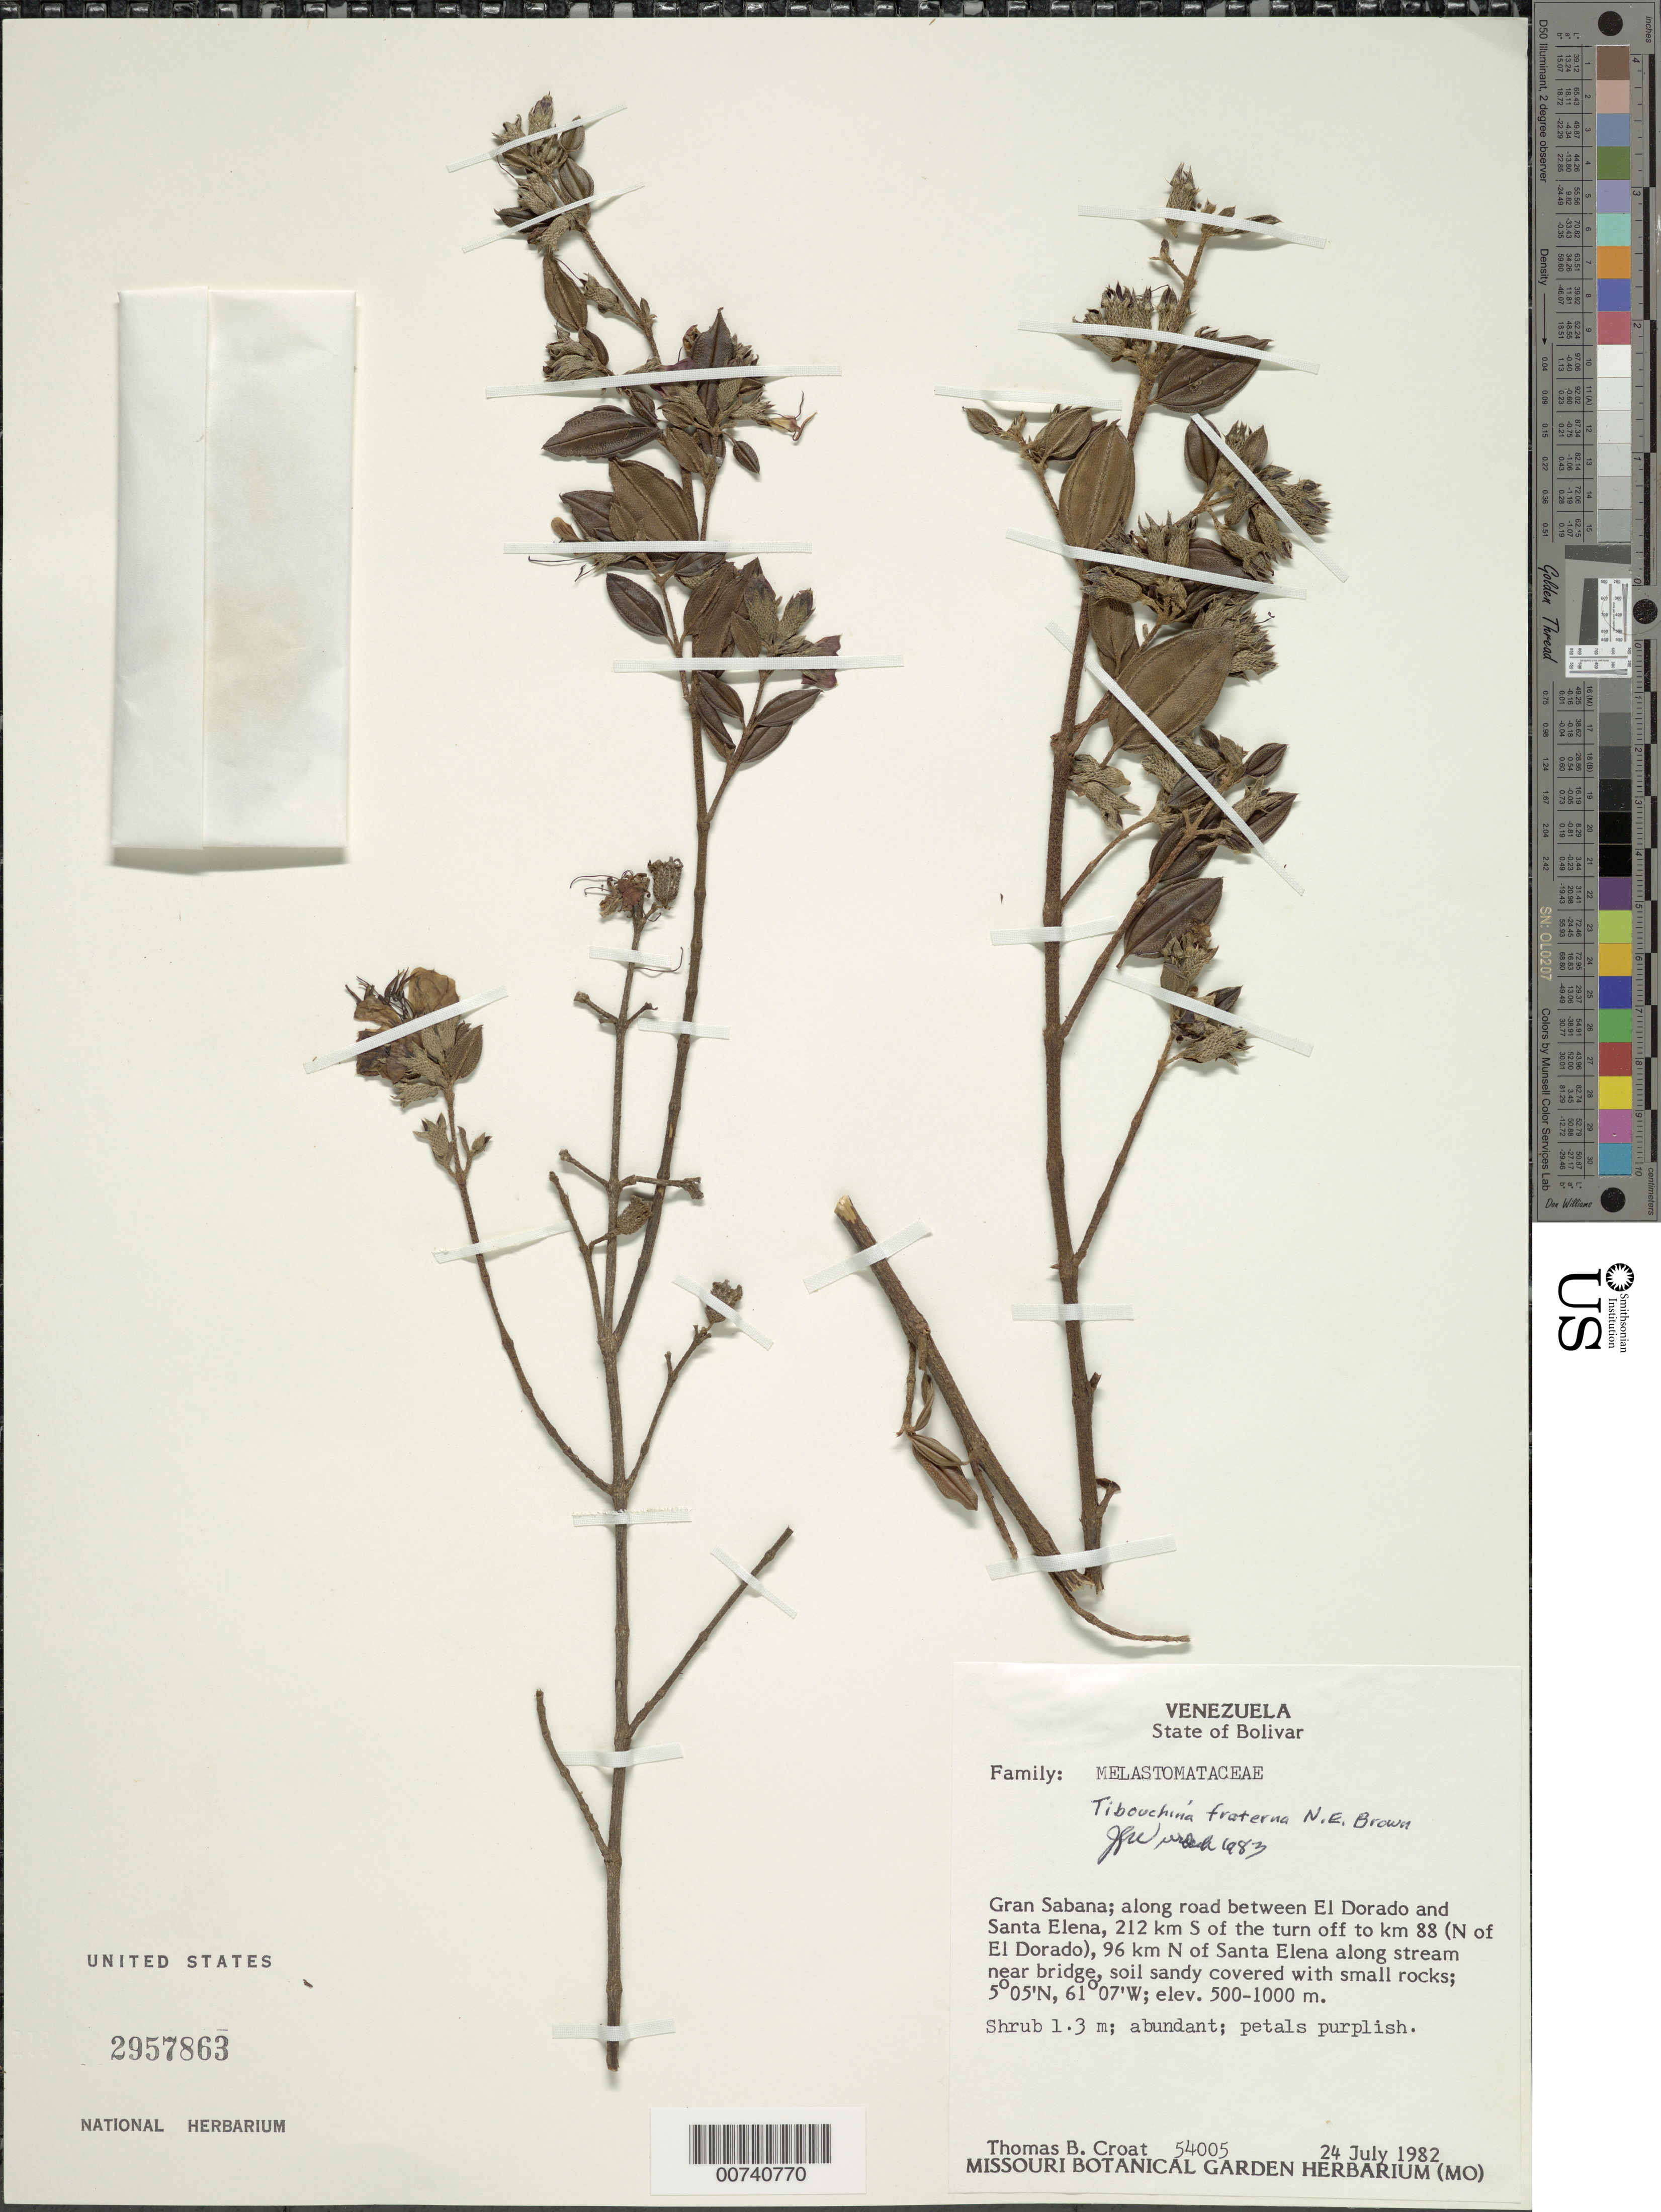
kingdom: Plantae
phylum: Tracheophyta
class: Magnoliopsida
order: Myrtales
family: Melastomataceae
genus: Tibouchina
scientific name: Tibouchina fraterna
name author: N.E. Br.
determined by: Wurdack, John J., (US), US (UNITED STATES)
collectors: T. B. Croat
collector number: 54005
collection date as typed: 24-Jul-82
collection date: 1982-07-24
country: Venezuela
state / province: Bolívar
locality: Gran Sabana, road betw. El Dorado and Santa Elena, 212 km S of junct with km 88, 96 km N of Santa Elena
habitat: Along stream near bridge, soil sandy covered with small rocks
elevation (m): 500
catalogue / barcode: US 2957863